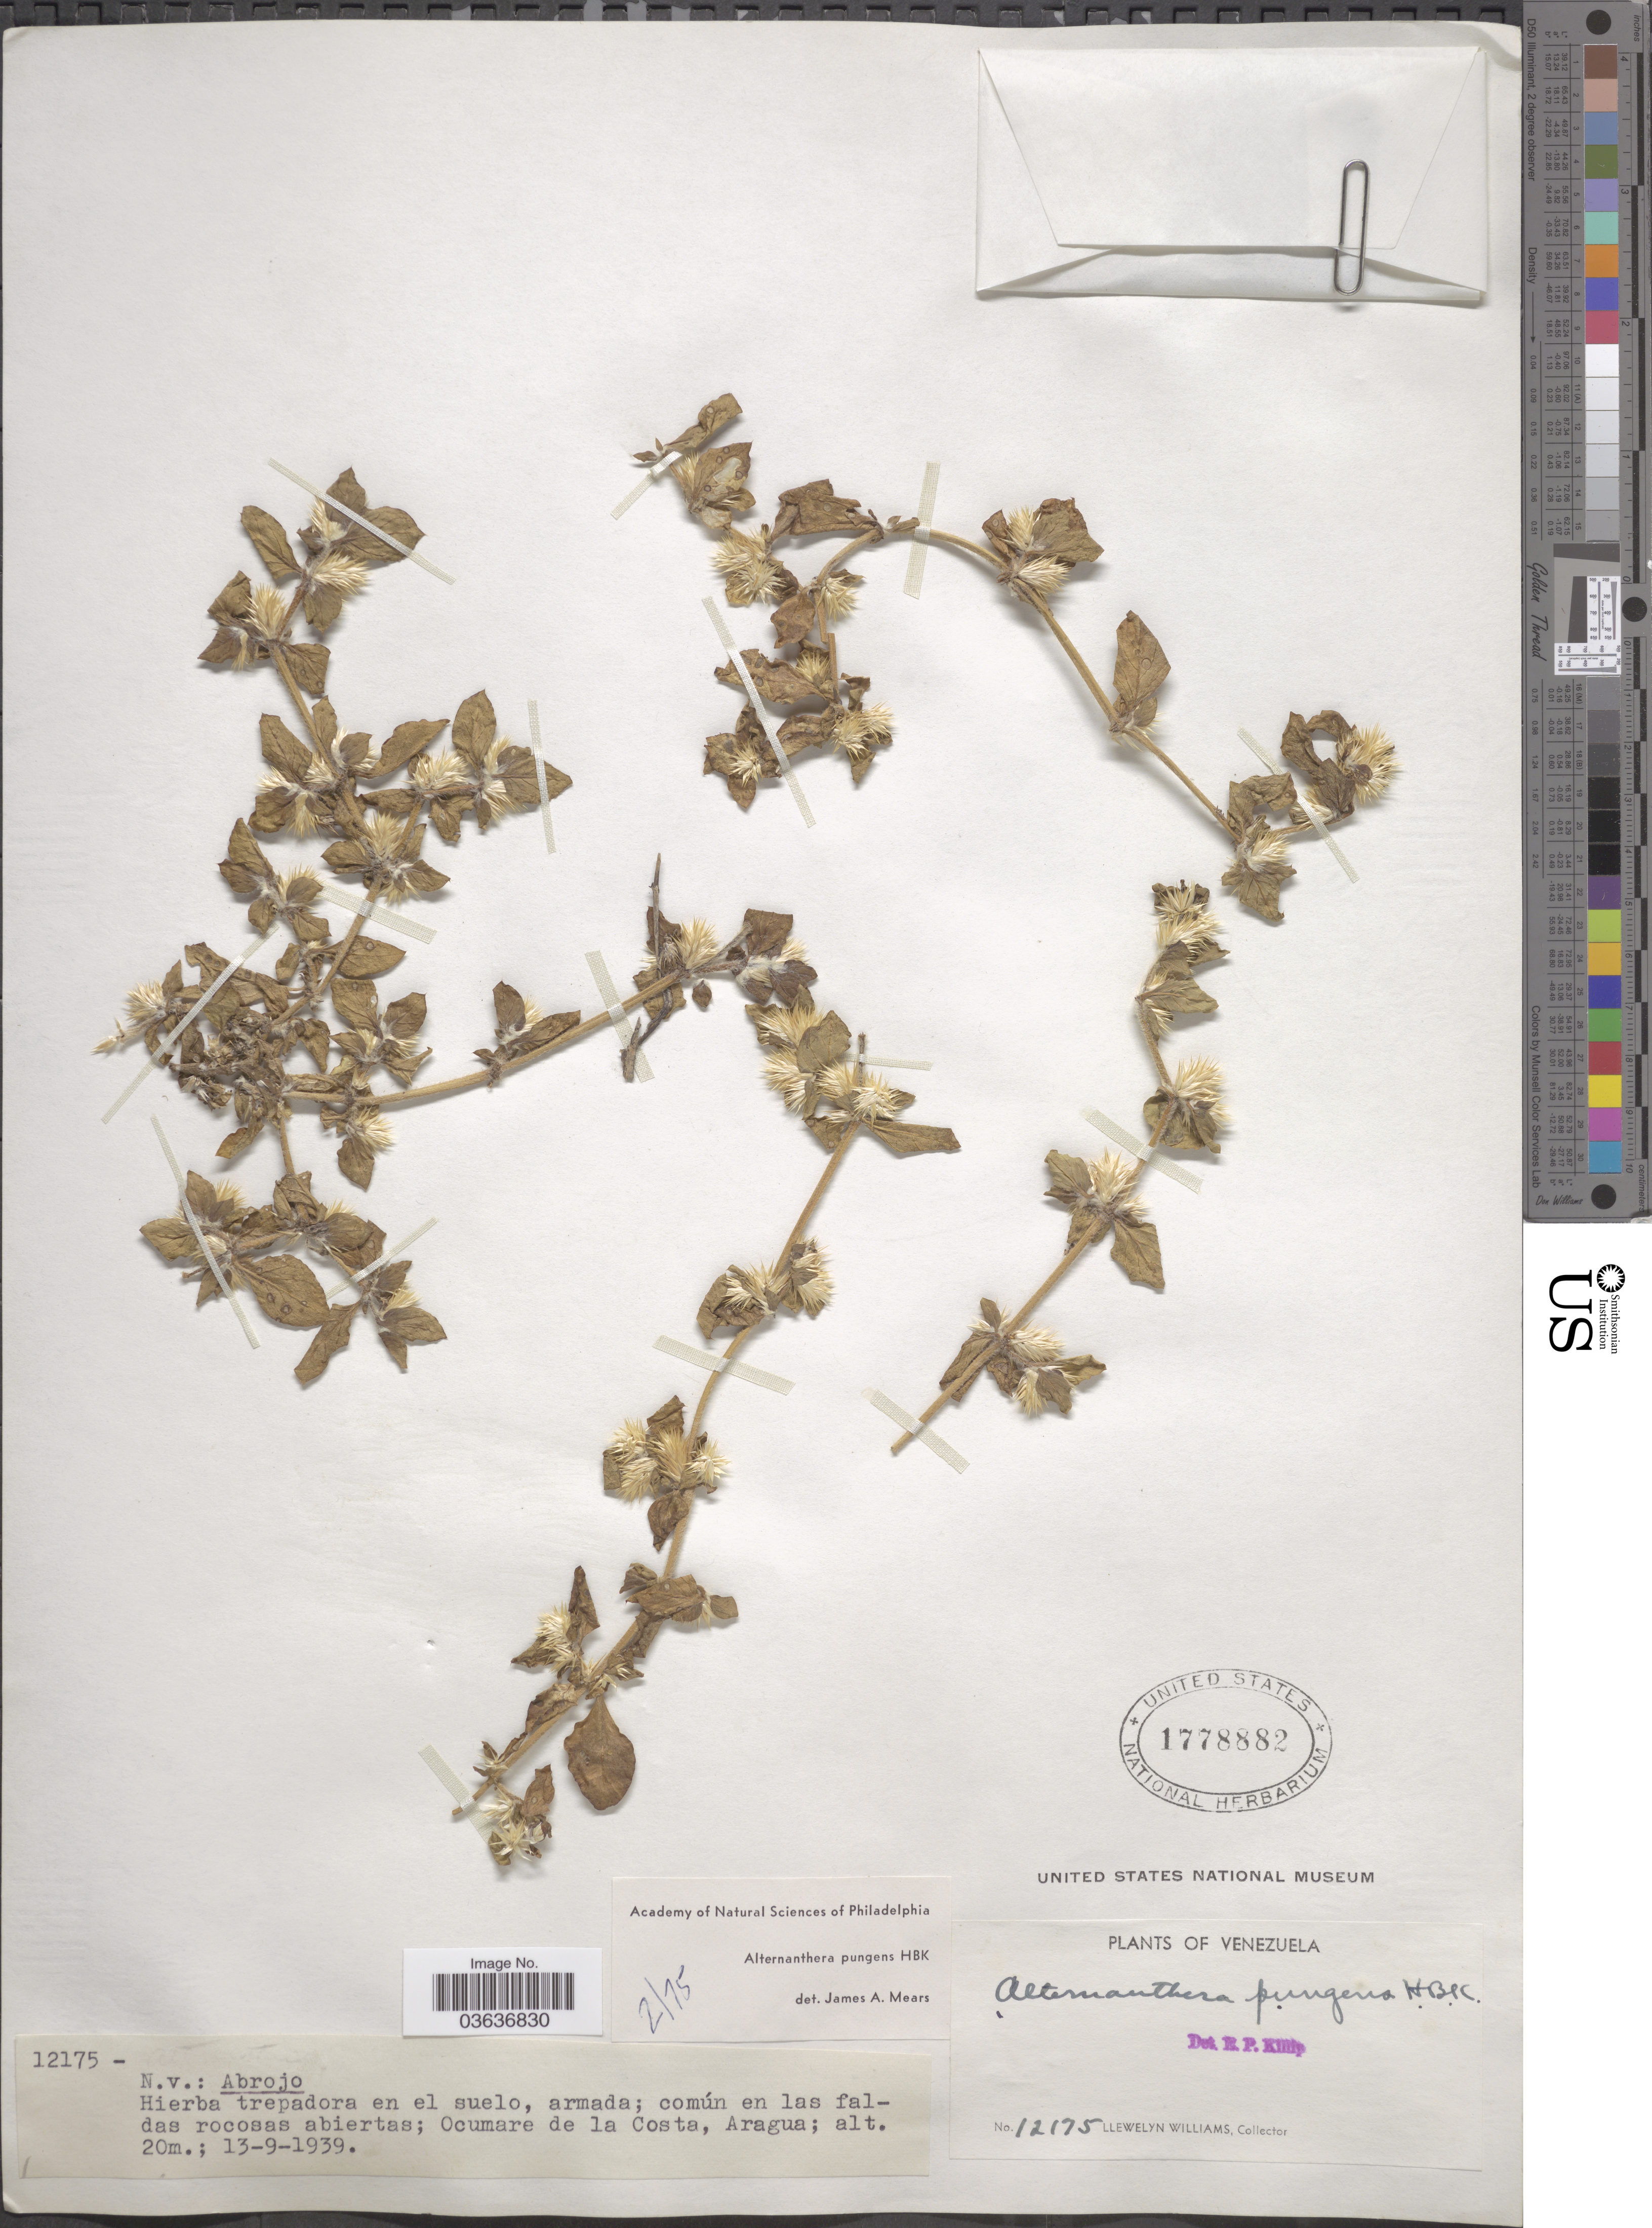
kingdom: Plantae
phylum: Tracheophyta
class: Magnoliopsida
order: Caryophyllales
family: Amaranthaceae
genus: Alternanthera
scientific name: Alternanthera pungens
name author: Kunth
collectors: Ll. Williams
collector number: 12175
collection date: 1939-09-13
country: Venezuela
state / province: Aragua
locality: Ocumare de la Costa.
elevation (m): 20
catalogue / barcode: US 1778882